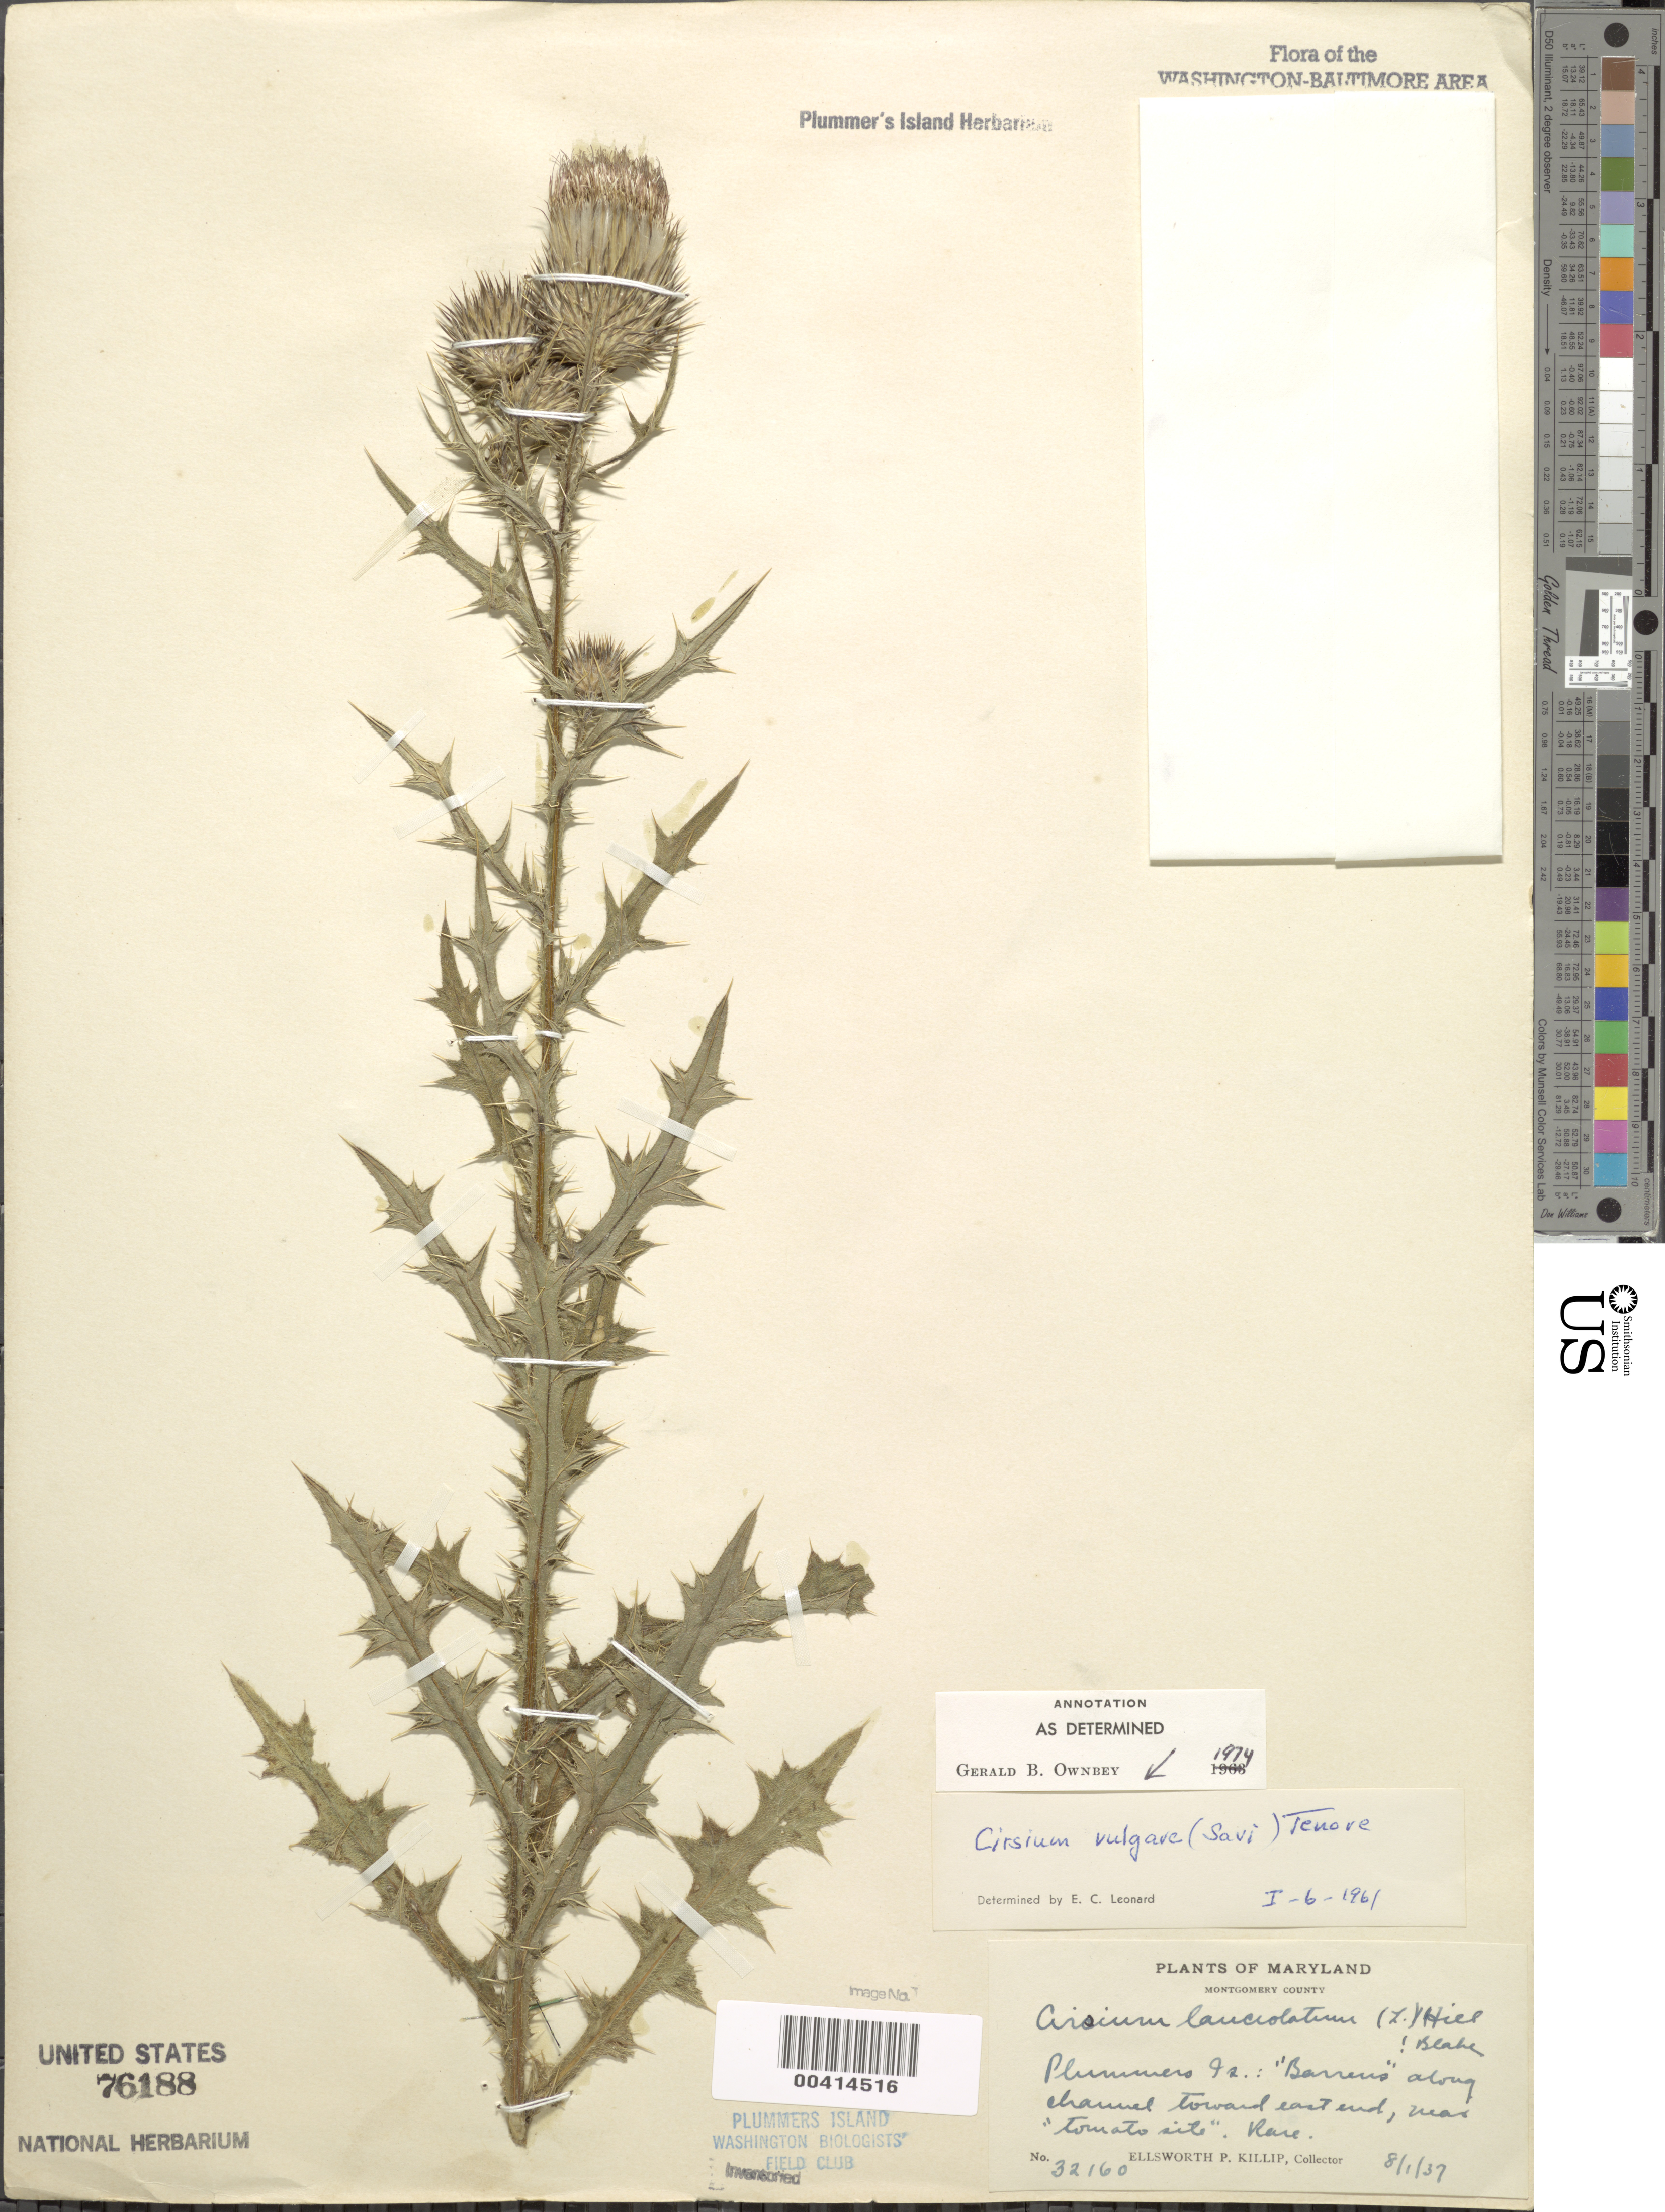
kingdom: Plantae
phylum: Tracheophyta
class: Magnoliopsida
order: Asterales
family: Asteraceae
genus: Cirsium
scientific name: Cirsium vulgare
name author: (Savi) Ten.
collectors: E. P. Killip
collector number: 32160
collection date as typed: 01 Aug 1937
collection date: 1937-08-01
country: United States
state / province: Maryland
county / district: Montgomery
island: Plummers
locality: Plummer's Island; barrens - channel toward E. end, near "tomato site" C. & O. Canal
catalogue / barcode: US 76188